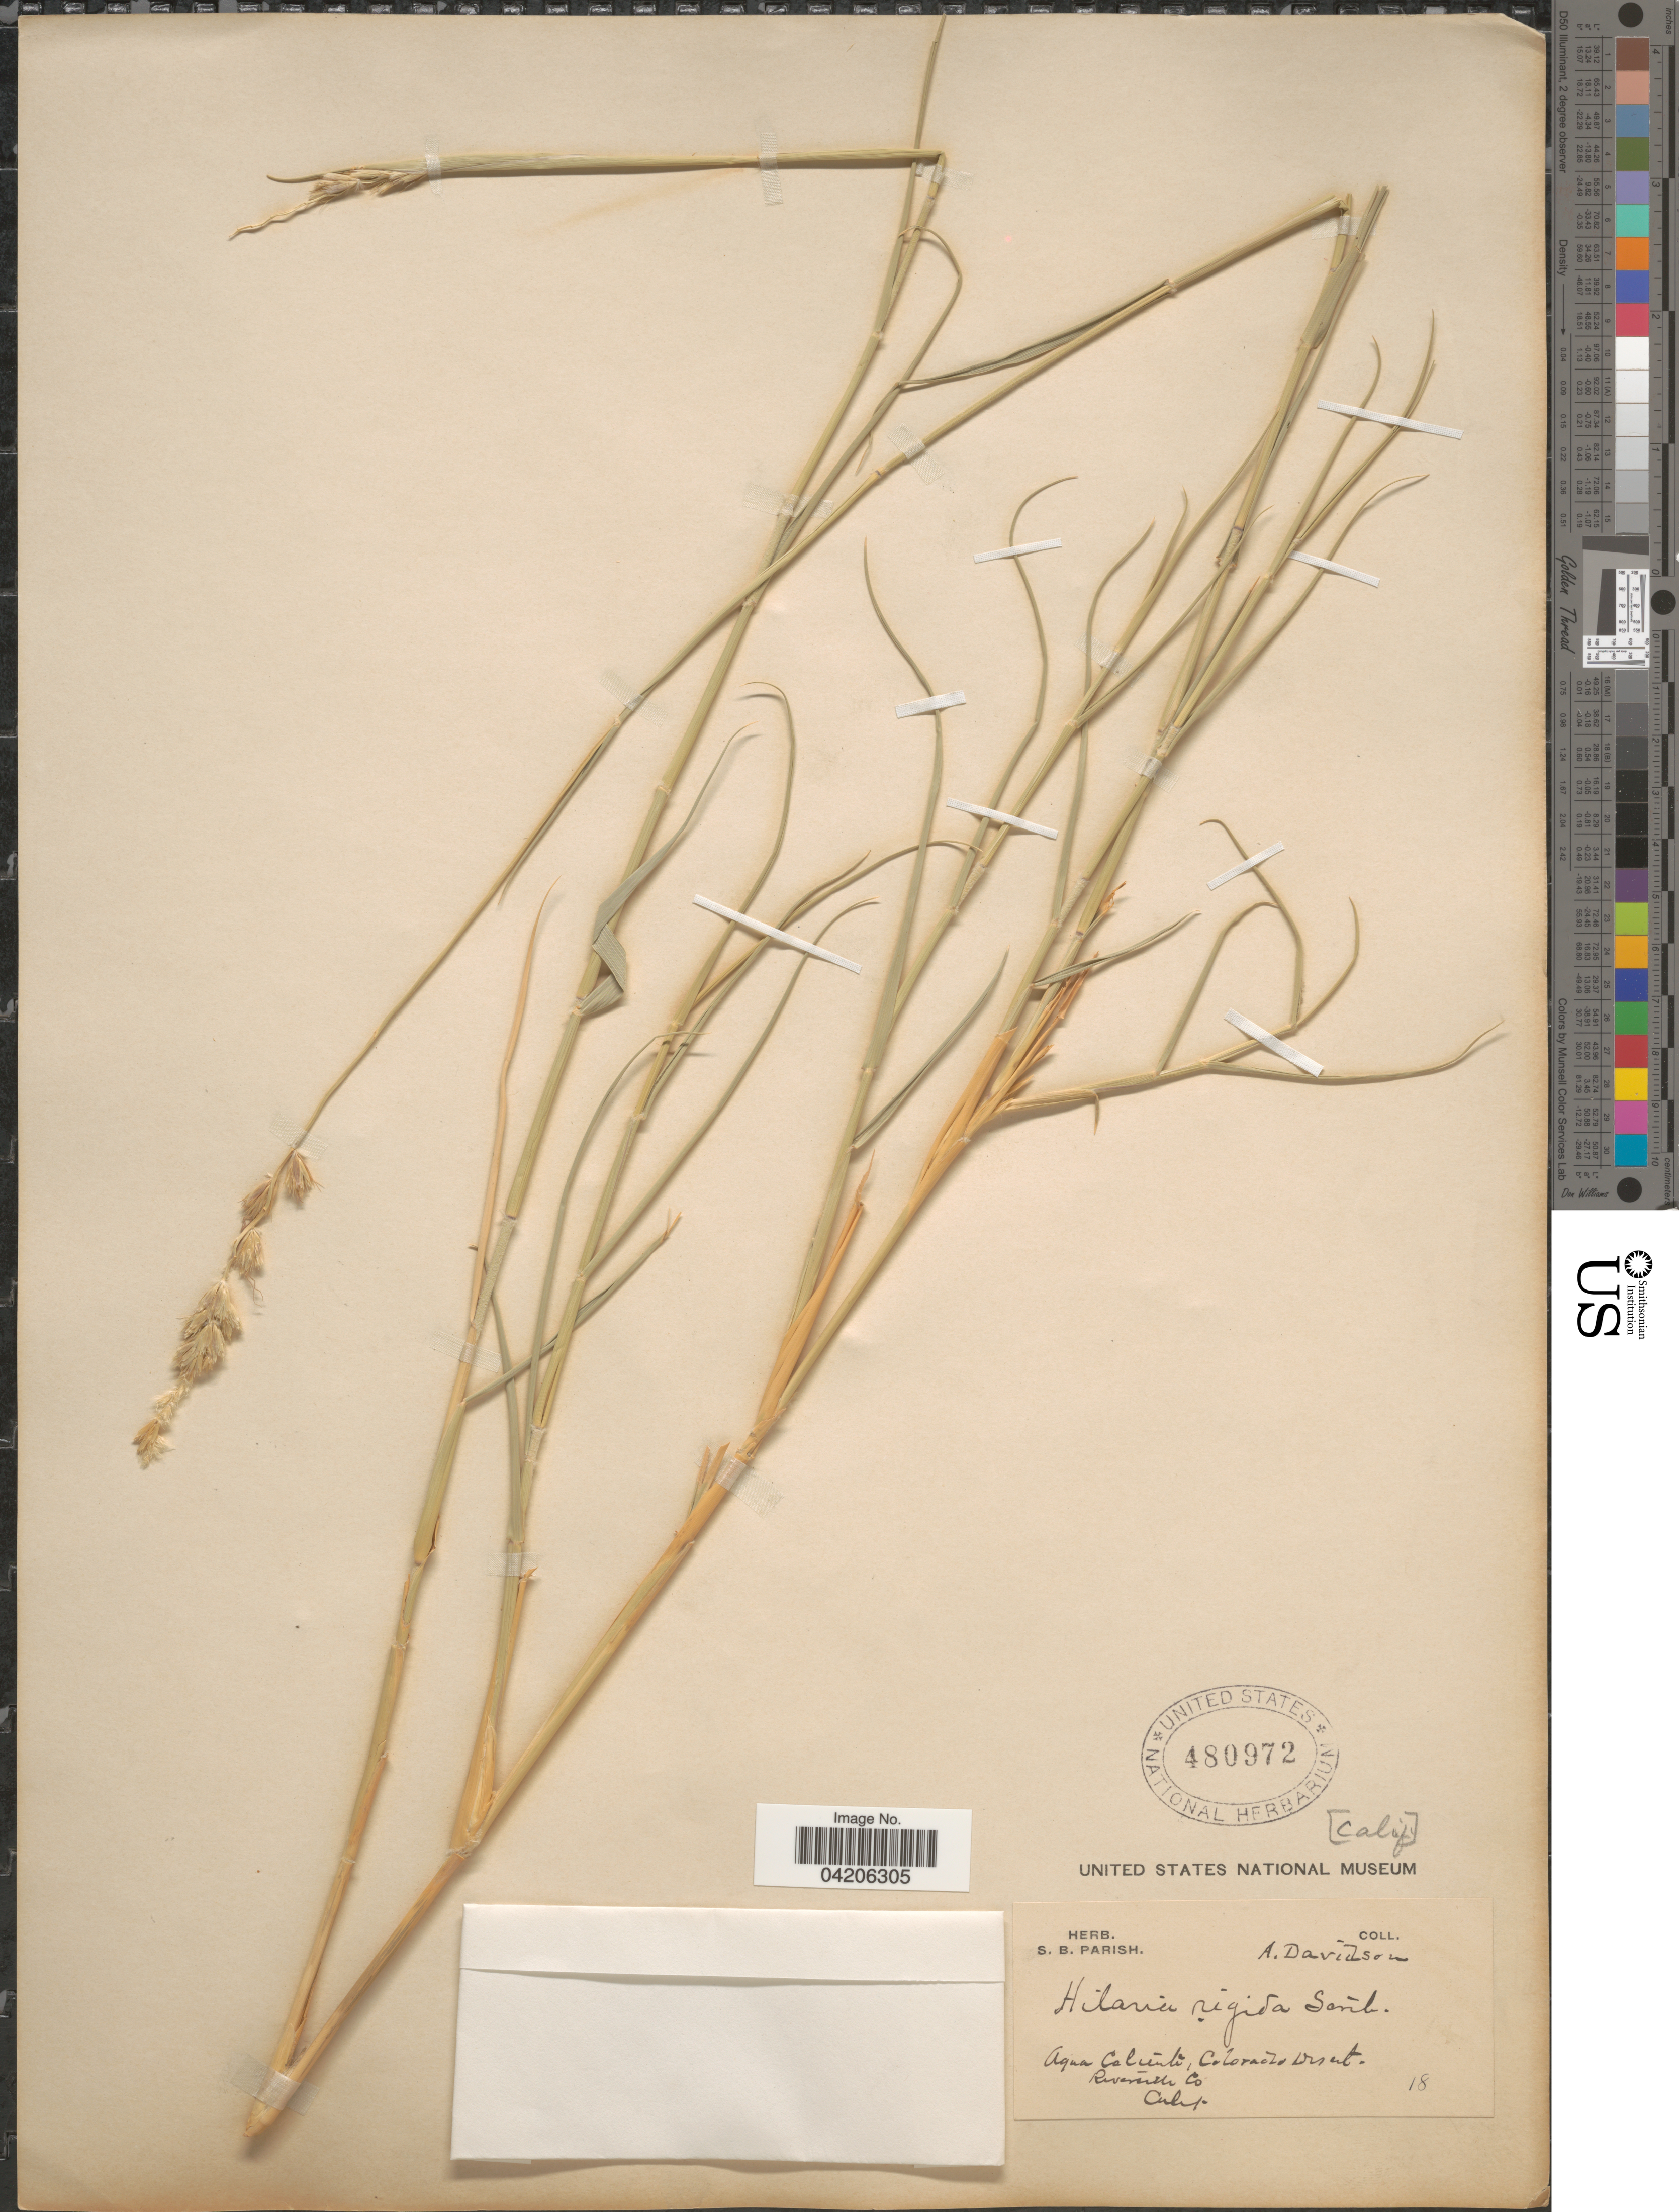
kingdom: Plantae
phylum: Tracheophyta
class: Liliopsida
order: Poales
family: Poaceae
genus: Hilaria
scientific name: Hilaria rigida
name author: (Thurb.) Benth. ex Scribn.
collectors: A. Davidson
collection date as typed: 18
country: United States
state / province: California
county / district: Riverside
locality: Aqua Caliente, Colorado Desert. Riverside Co.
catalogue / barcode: US 480972